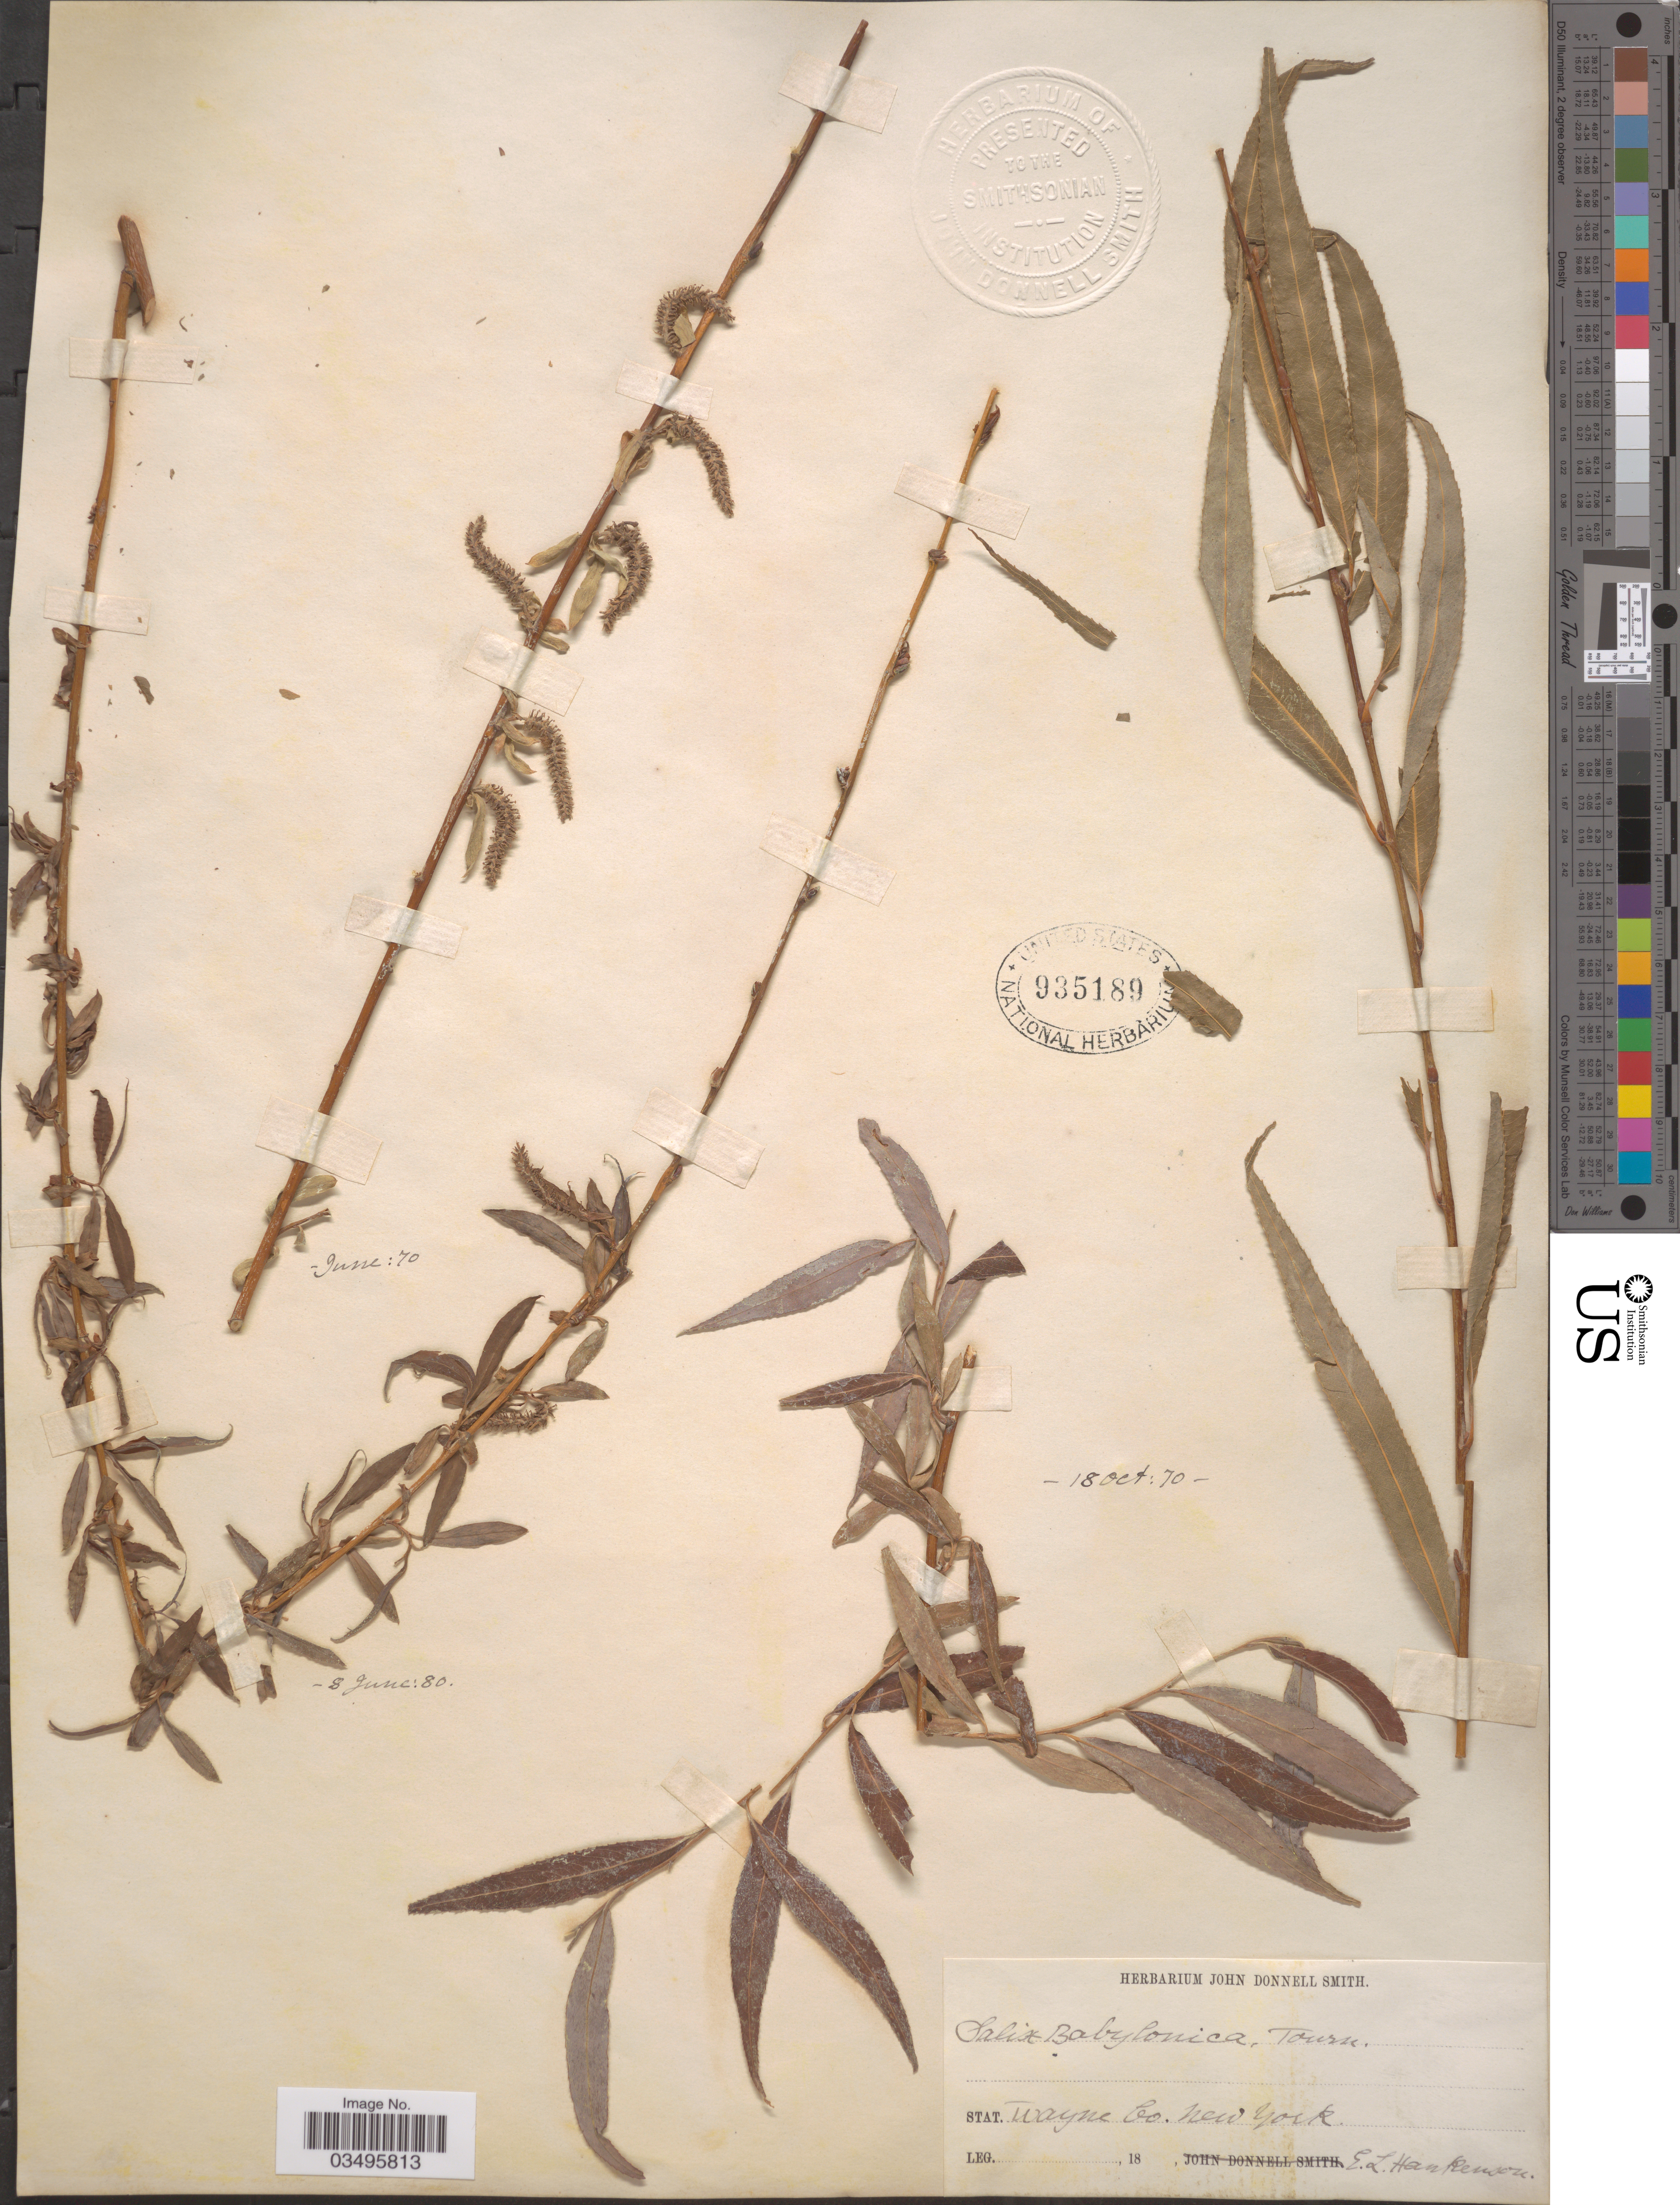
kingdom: Plantae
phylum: Tracheophyta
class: Magnoliopsida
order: Malpighiales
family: Salicaceae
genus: Salix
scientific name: Salix babylonica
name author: L.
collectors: E. Hankenson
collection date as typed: Transcribed d/m/y: 18/10/70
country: United States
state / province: New York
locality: Stat. Wayne Co.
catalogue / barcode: US 935189